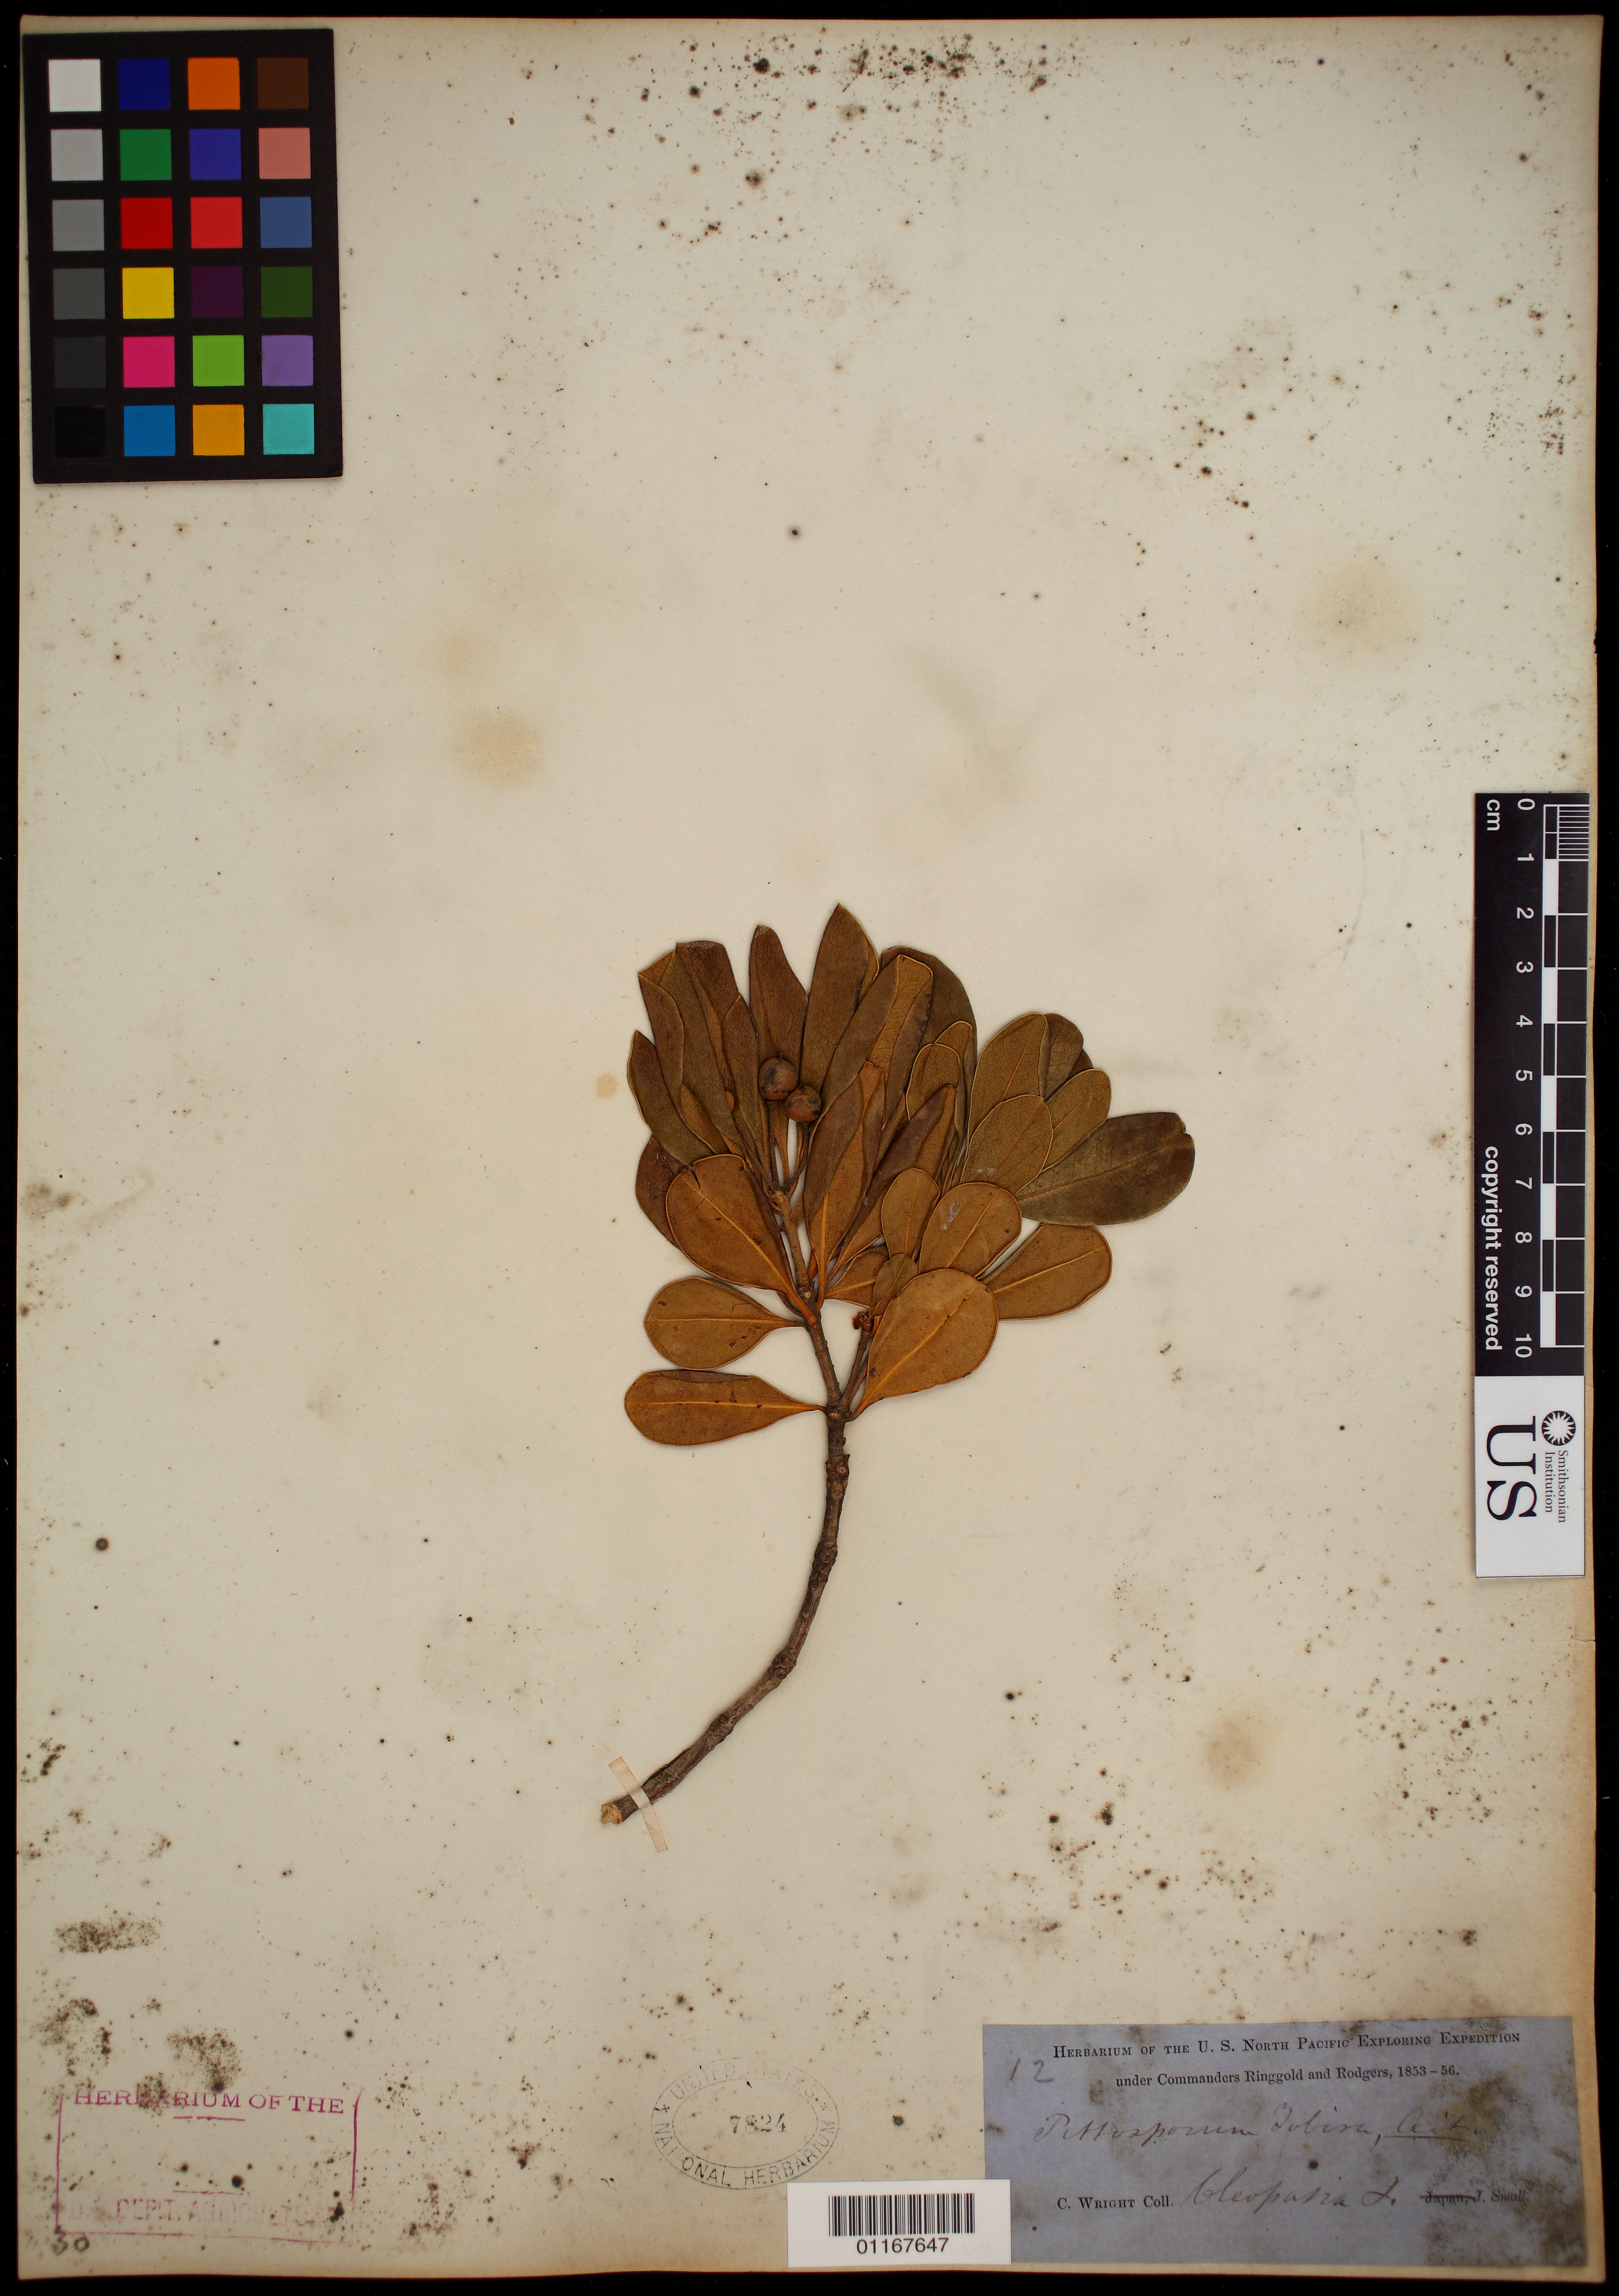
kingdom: Plantae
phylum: Tracheophyta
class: Magnoliopsida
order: Apiales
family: Pittosporaceae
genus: Pittosporum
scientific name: Pittosporum tobira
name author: (Thunb.) W.T. Aiton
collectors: C. Wright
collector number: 12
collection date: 1853/1856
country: Turkey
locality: Cleopatra Island.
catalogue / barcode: US 7824